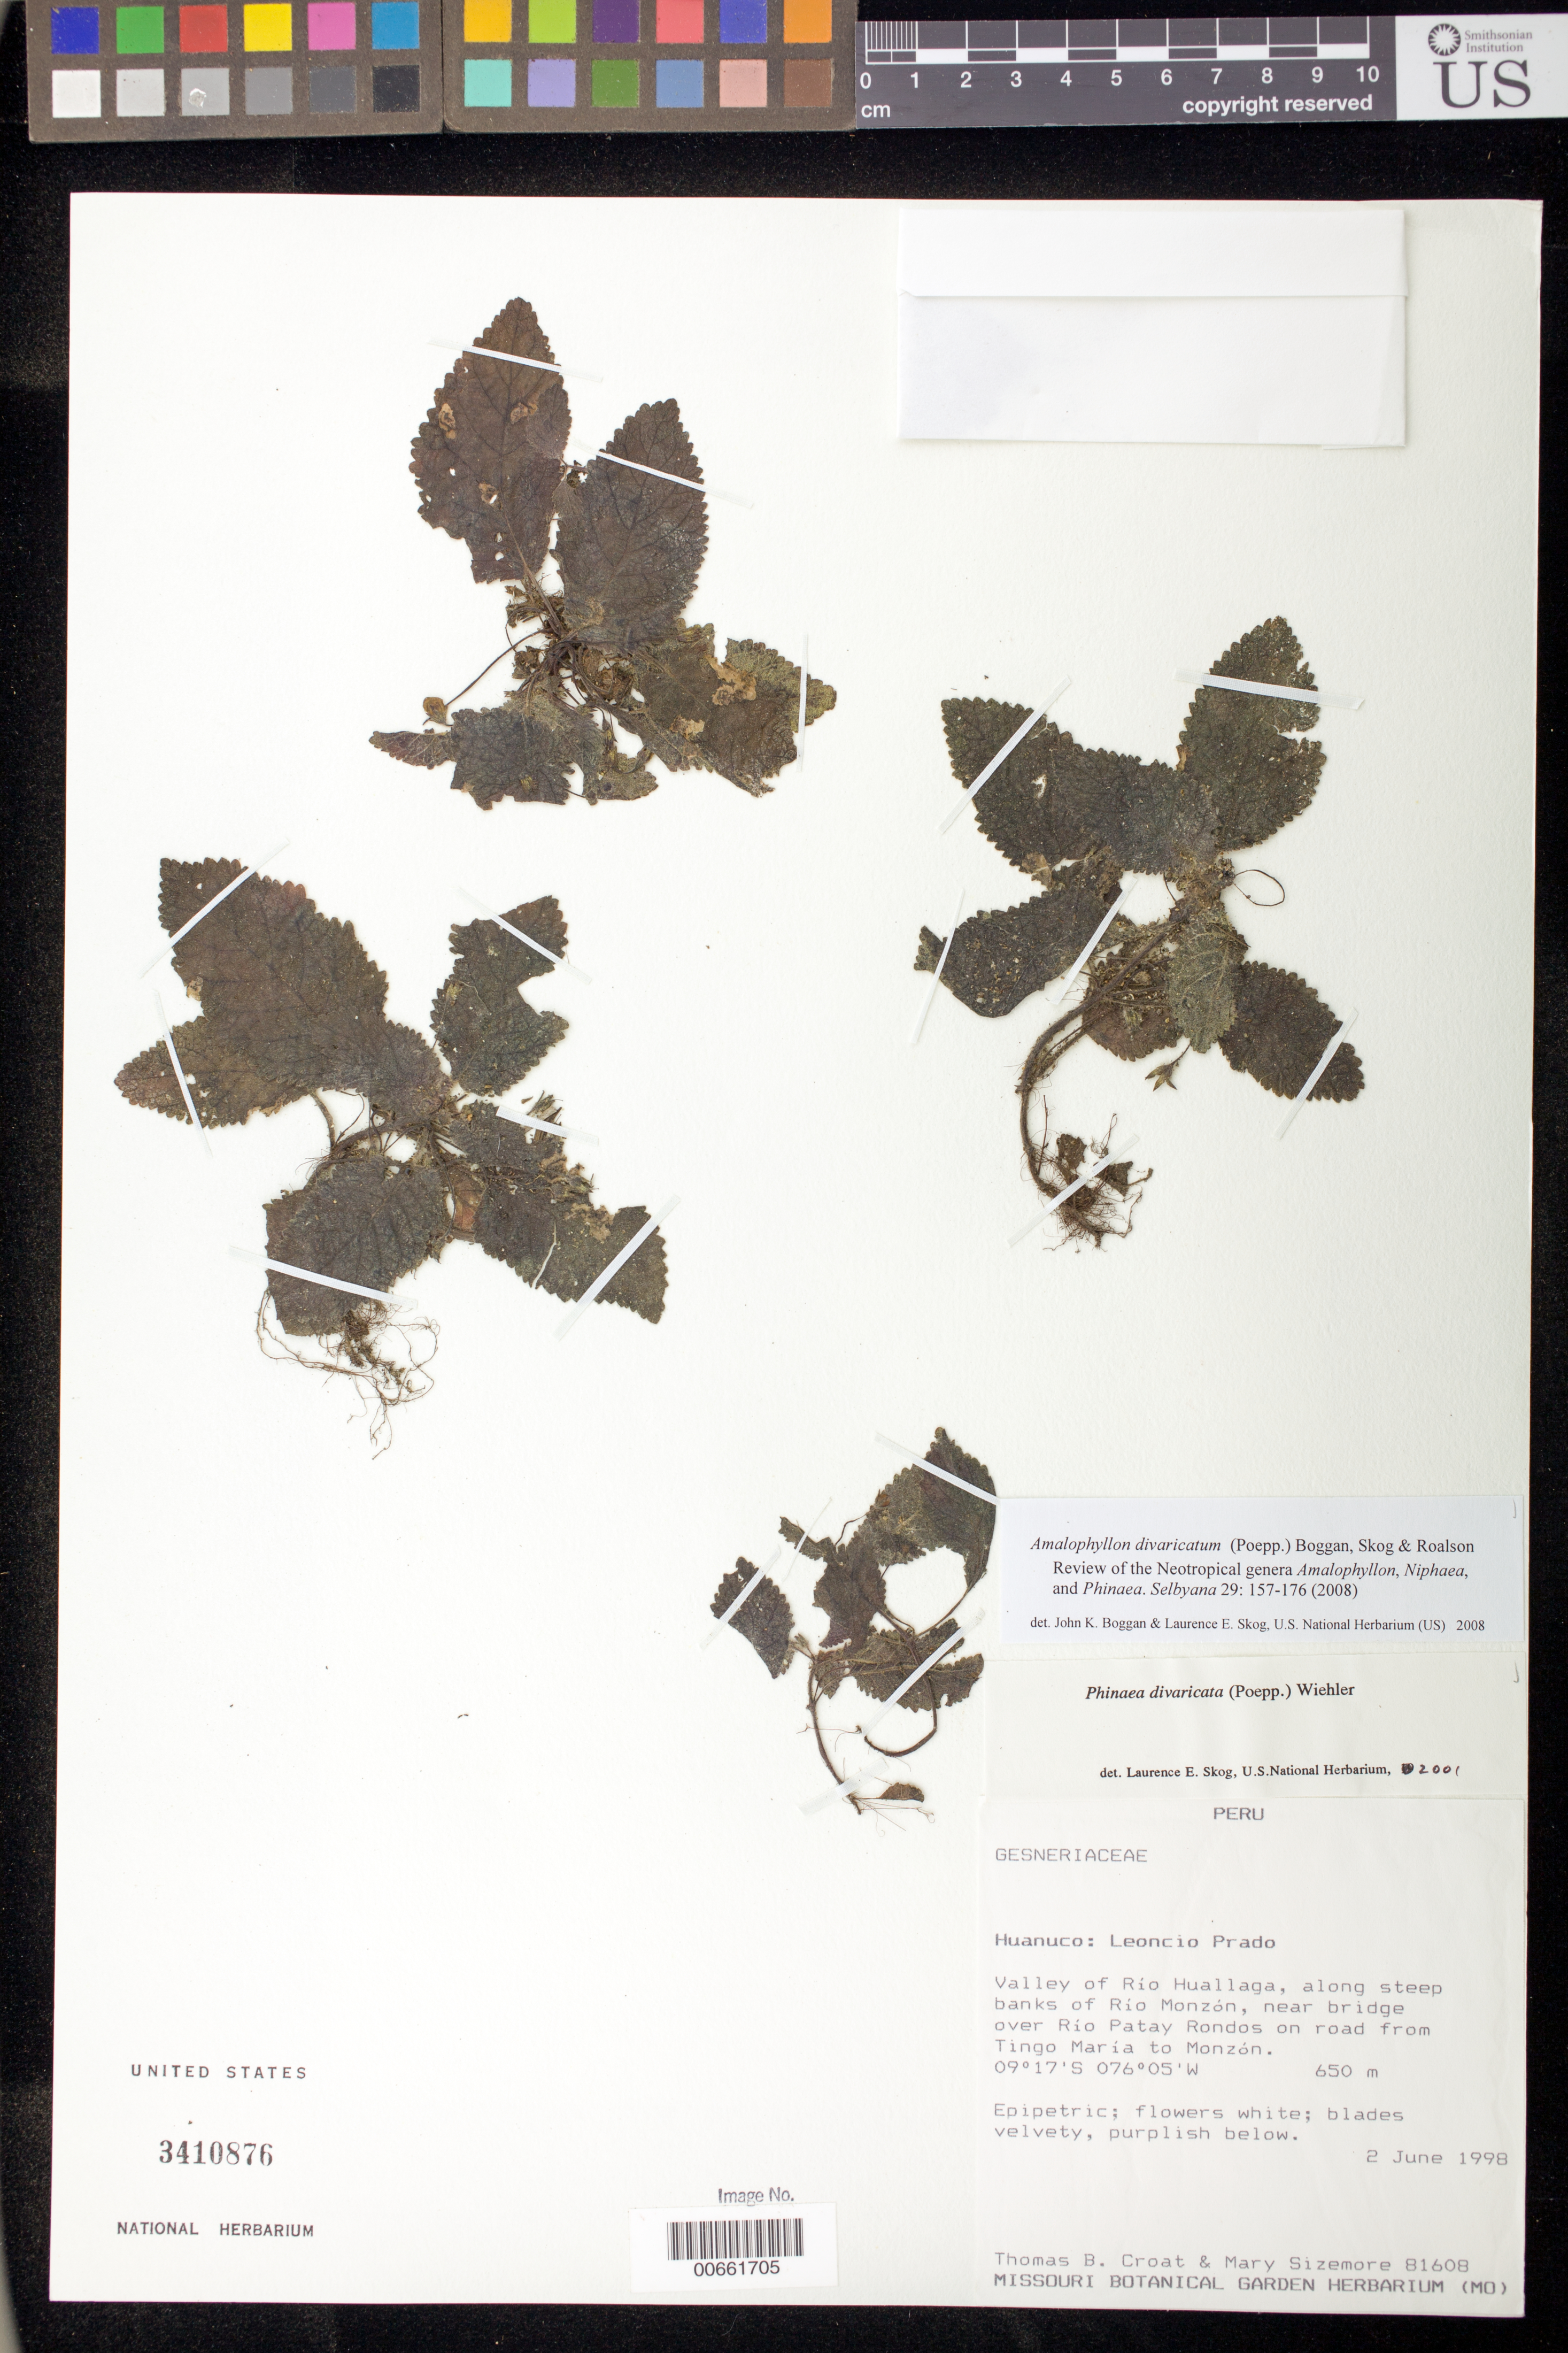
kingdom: Plantae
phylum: Tracheophyta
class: Magnoliopsida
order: Lamiales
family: Gesneriaceae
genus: Amalophyllon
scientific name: Amalophyllon divaricatum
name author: (Poepp.) Boggan et al.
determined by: Boggan, J. K.; Skog, L. E.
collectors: T. B. Croat & M. Sizemore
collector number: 81608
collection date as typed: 02 Jun 1998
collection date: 1998-06-02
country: Peru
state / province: Huánuco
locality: Leoncio Prado, valley of Río Huallaga, along steep banks of Río Monzón, near bridge over Río Patay Rondos on road from Tingo María to Monzón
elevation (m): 650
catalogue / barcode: US 3410876